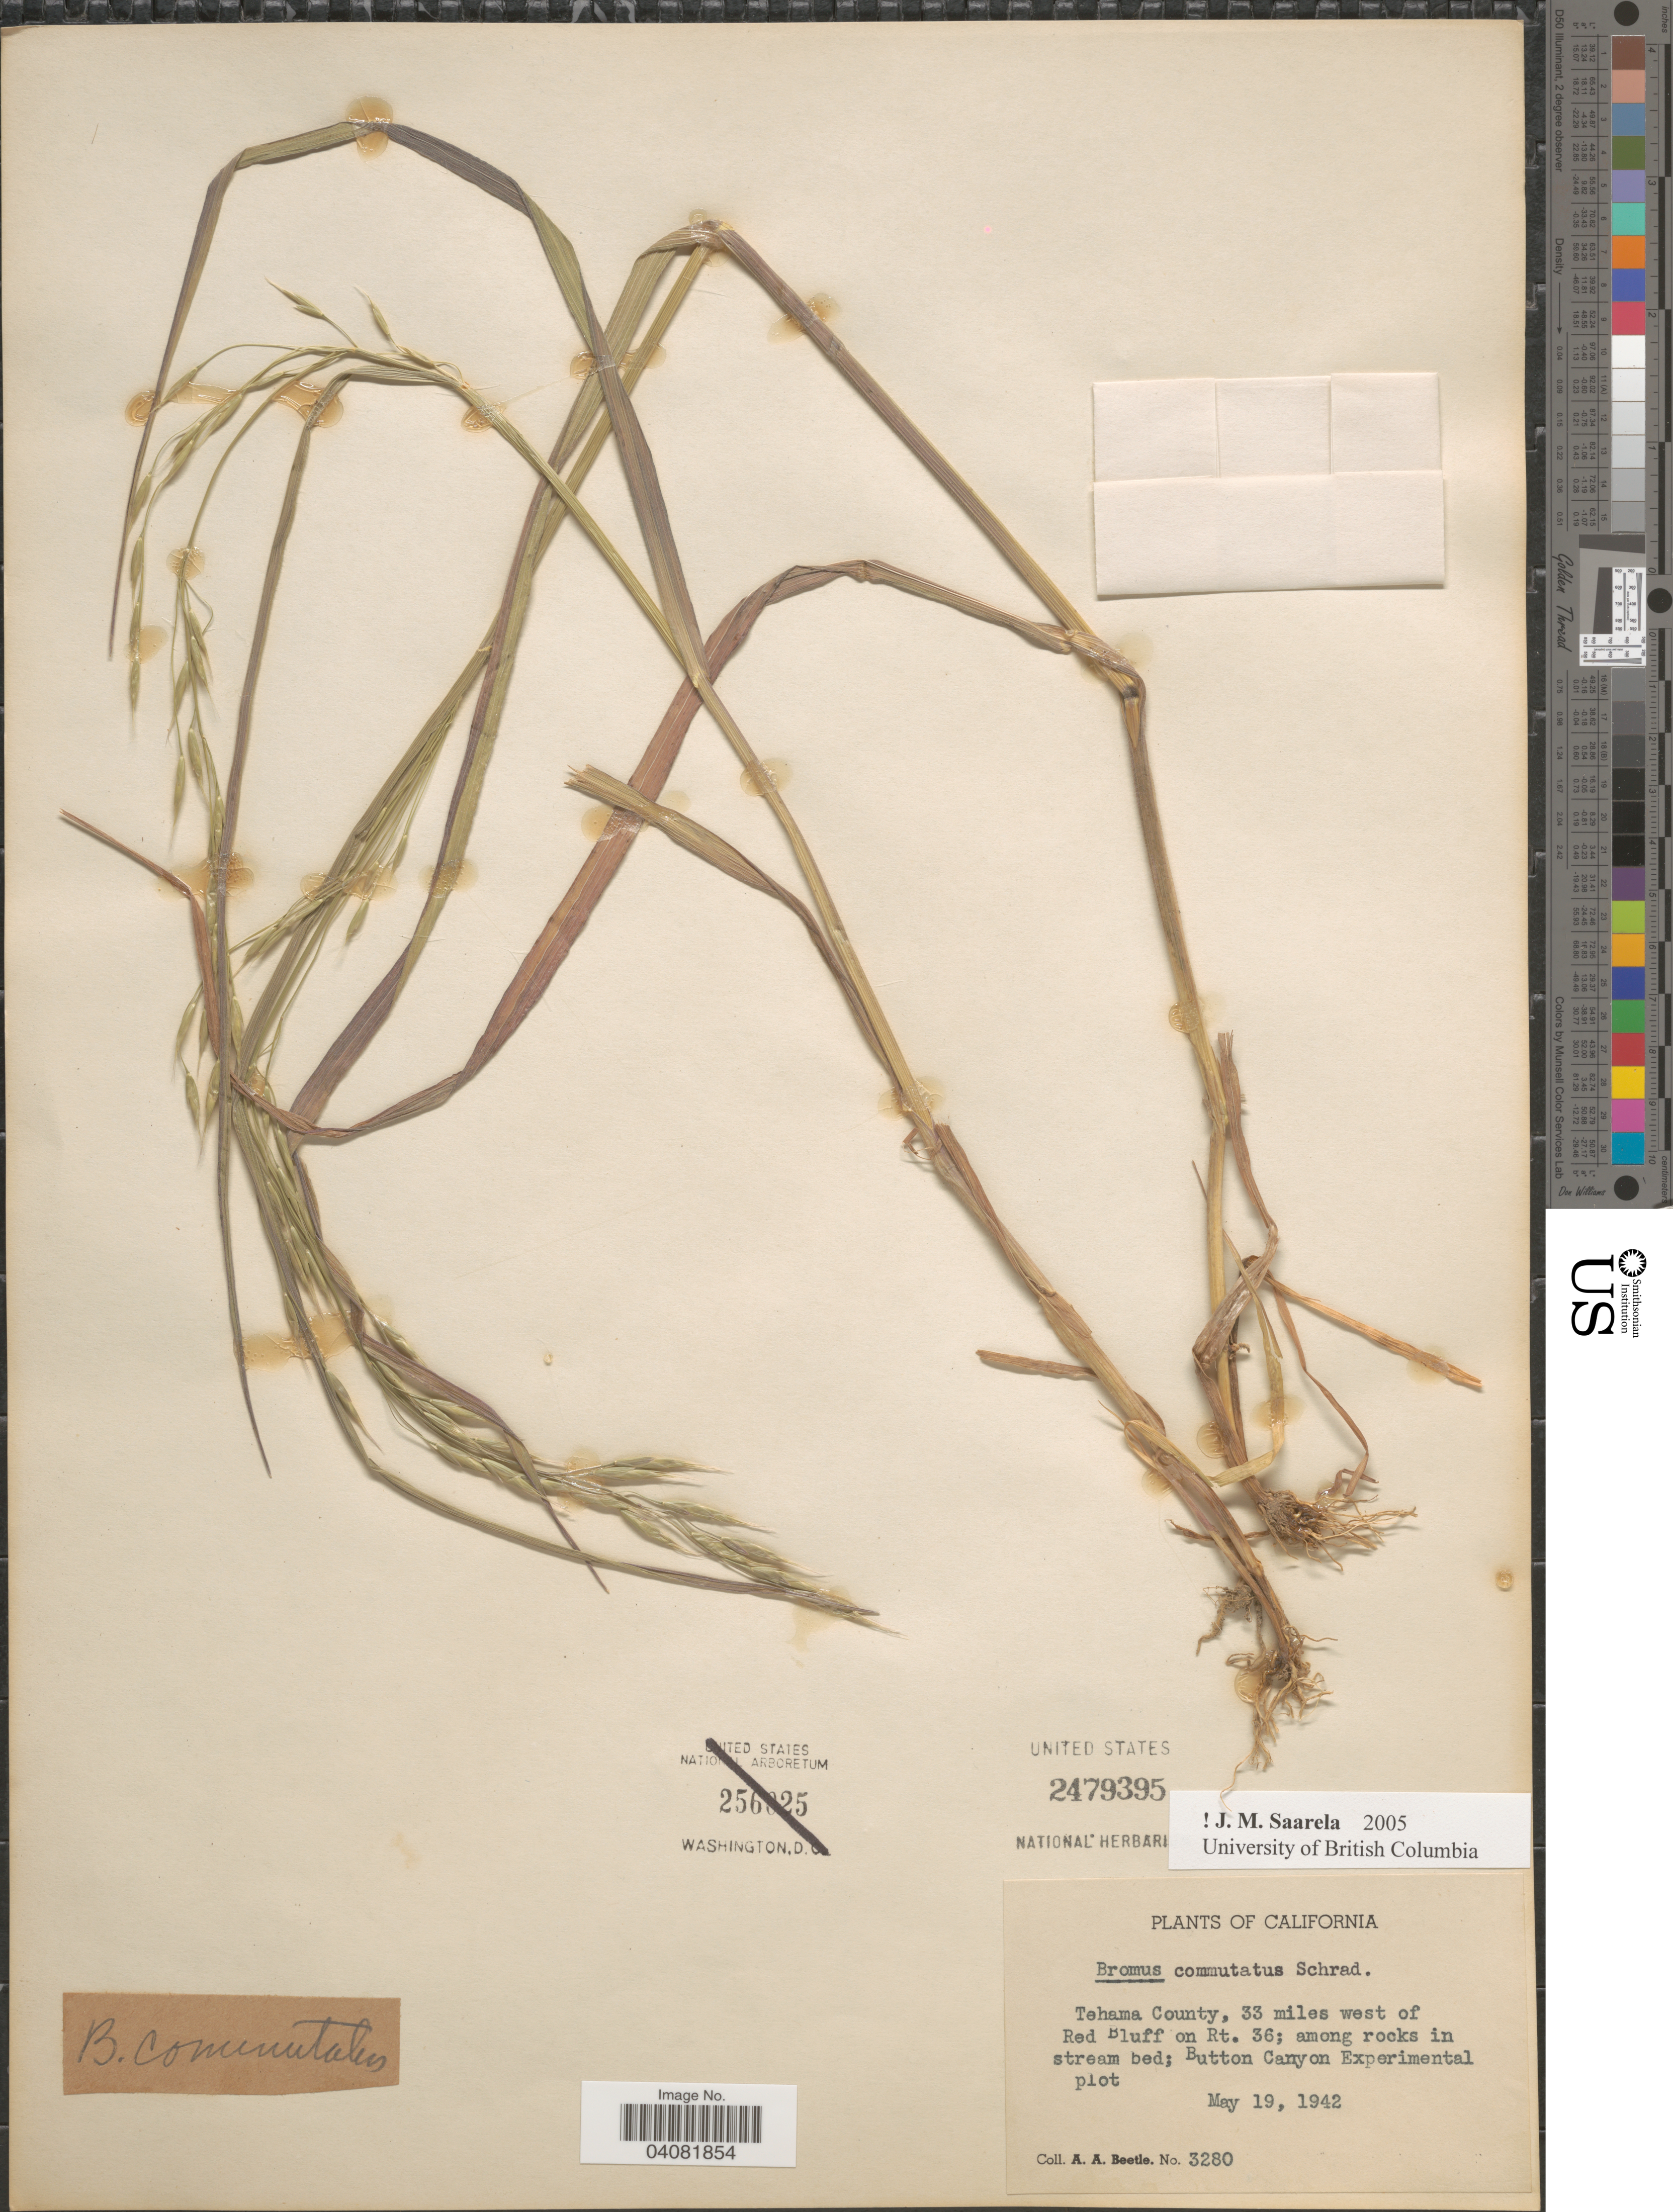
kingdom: Plantae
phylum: Tracheophyta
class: Liliopsida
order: Poales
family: Poaceae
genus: Bromus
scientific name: Bromus commutatus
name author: Schrad.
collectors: A. A. Beetle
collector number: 3280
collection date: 1942-05-19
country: United States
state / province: California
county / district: Tehama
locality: Tehama County, 33 miles west of Red Bluff on Rt. 36; among rocks in stream bed; Buttom Canyon Experimental plot.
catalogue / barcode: US 2479395